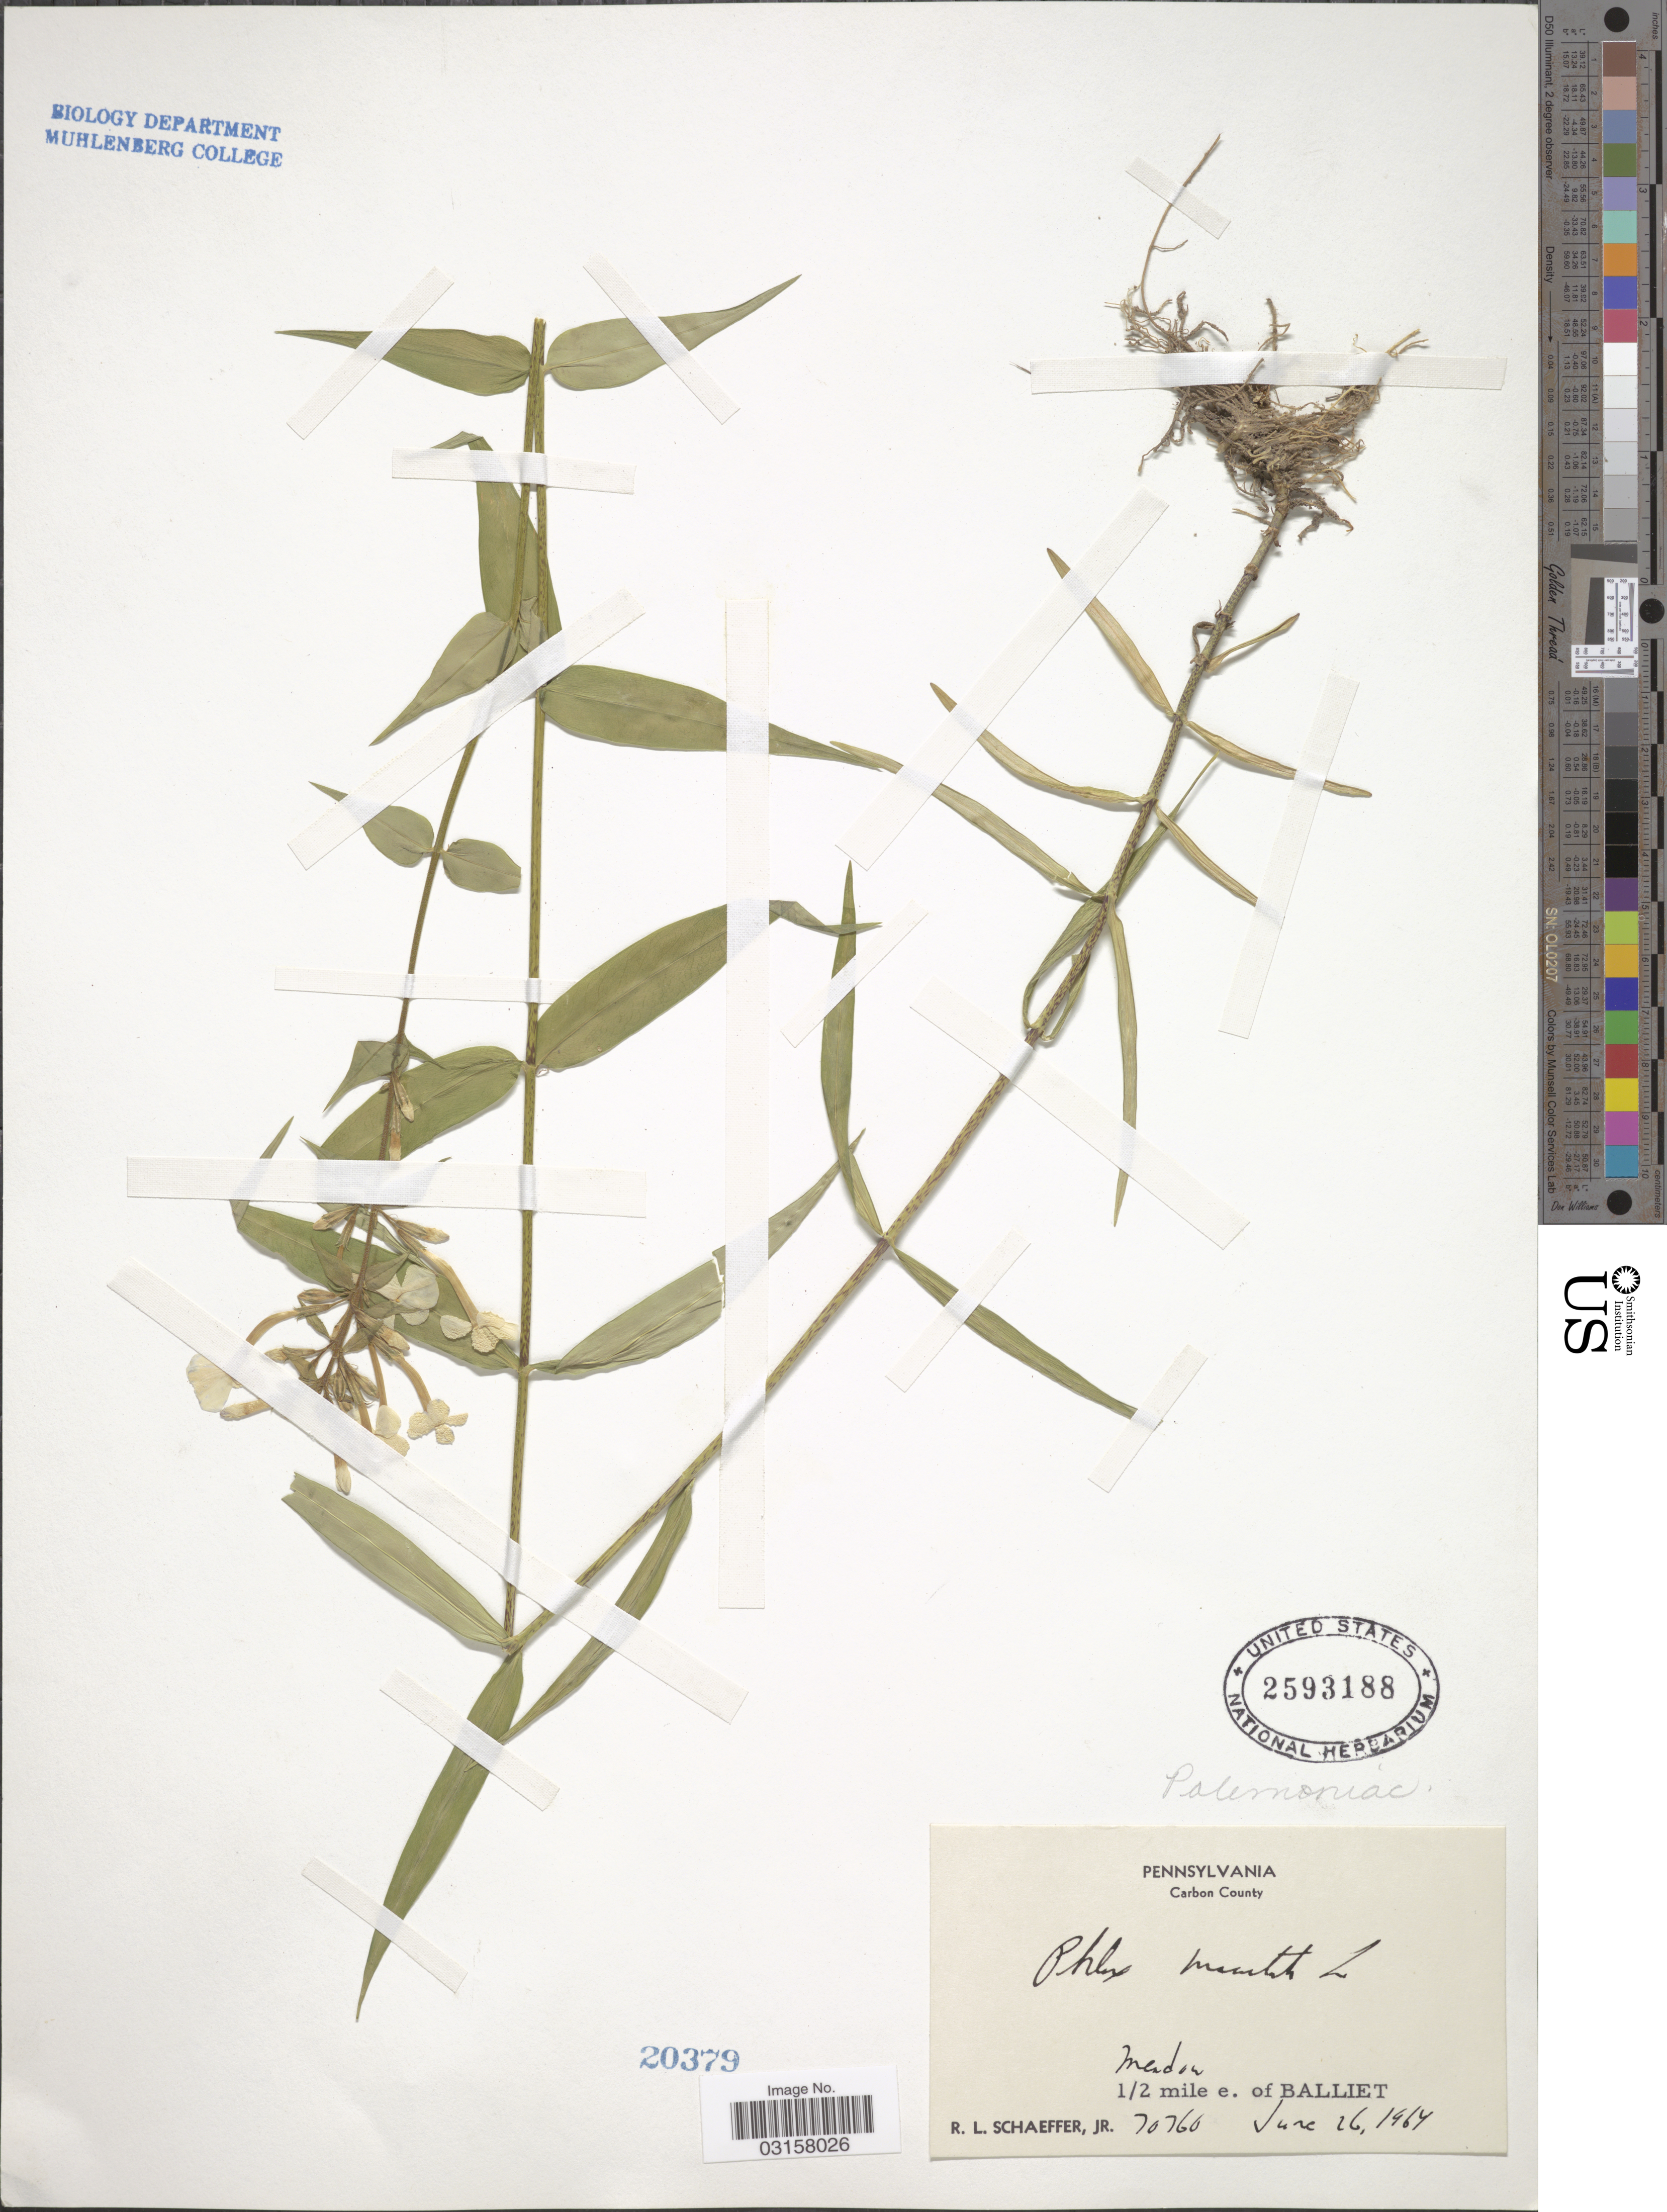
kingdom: Plantae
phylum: Tracheophyta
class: Magnoliopsida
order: Ericales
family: Polemoniaceae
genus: Phlox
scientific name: Phlox maculata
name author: L.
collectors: R. L. Schaeffer Jr.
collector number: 70760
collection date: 1964-06-26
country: United States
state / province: Pennsylvania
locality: Carbon County. ½ mile e. of Balliet.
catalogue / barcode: US 2593188